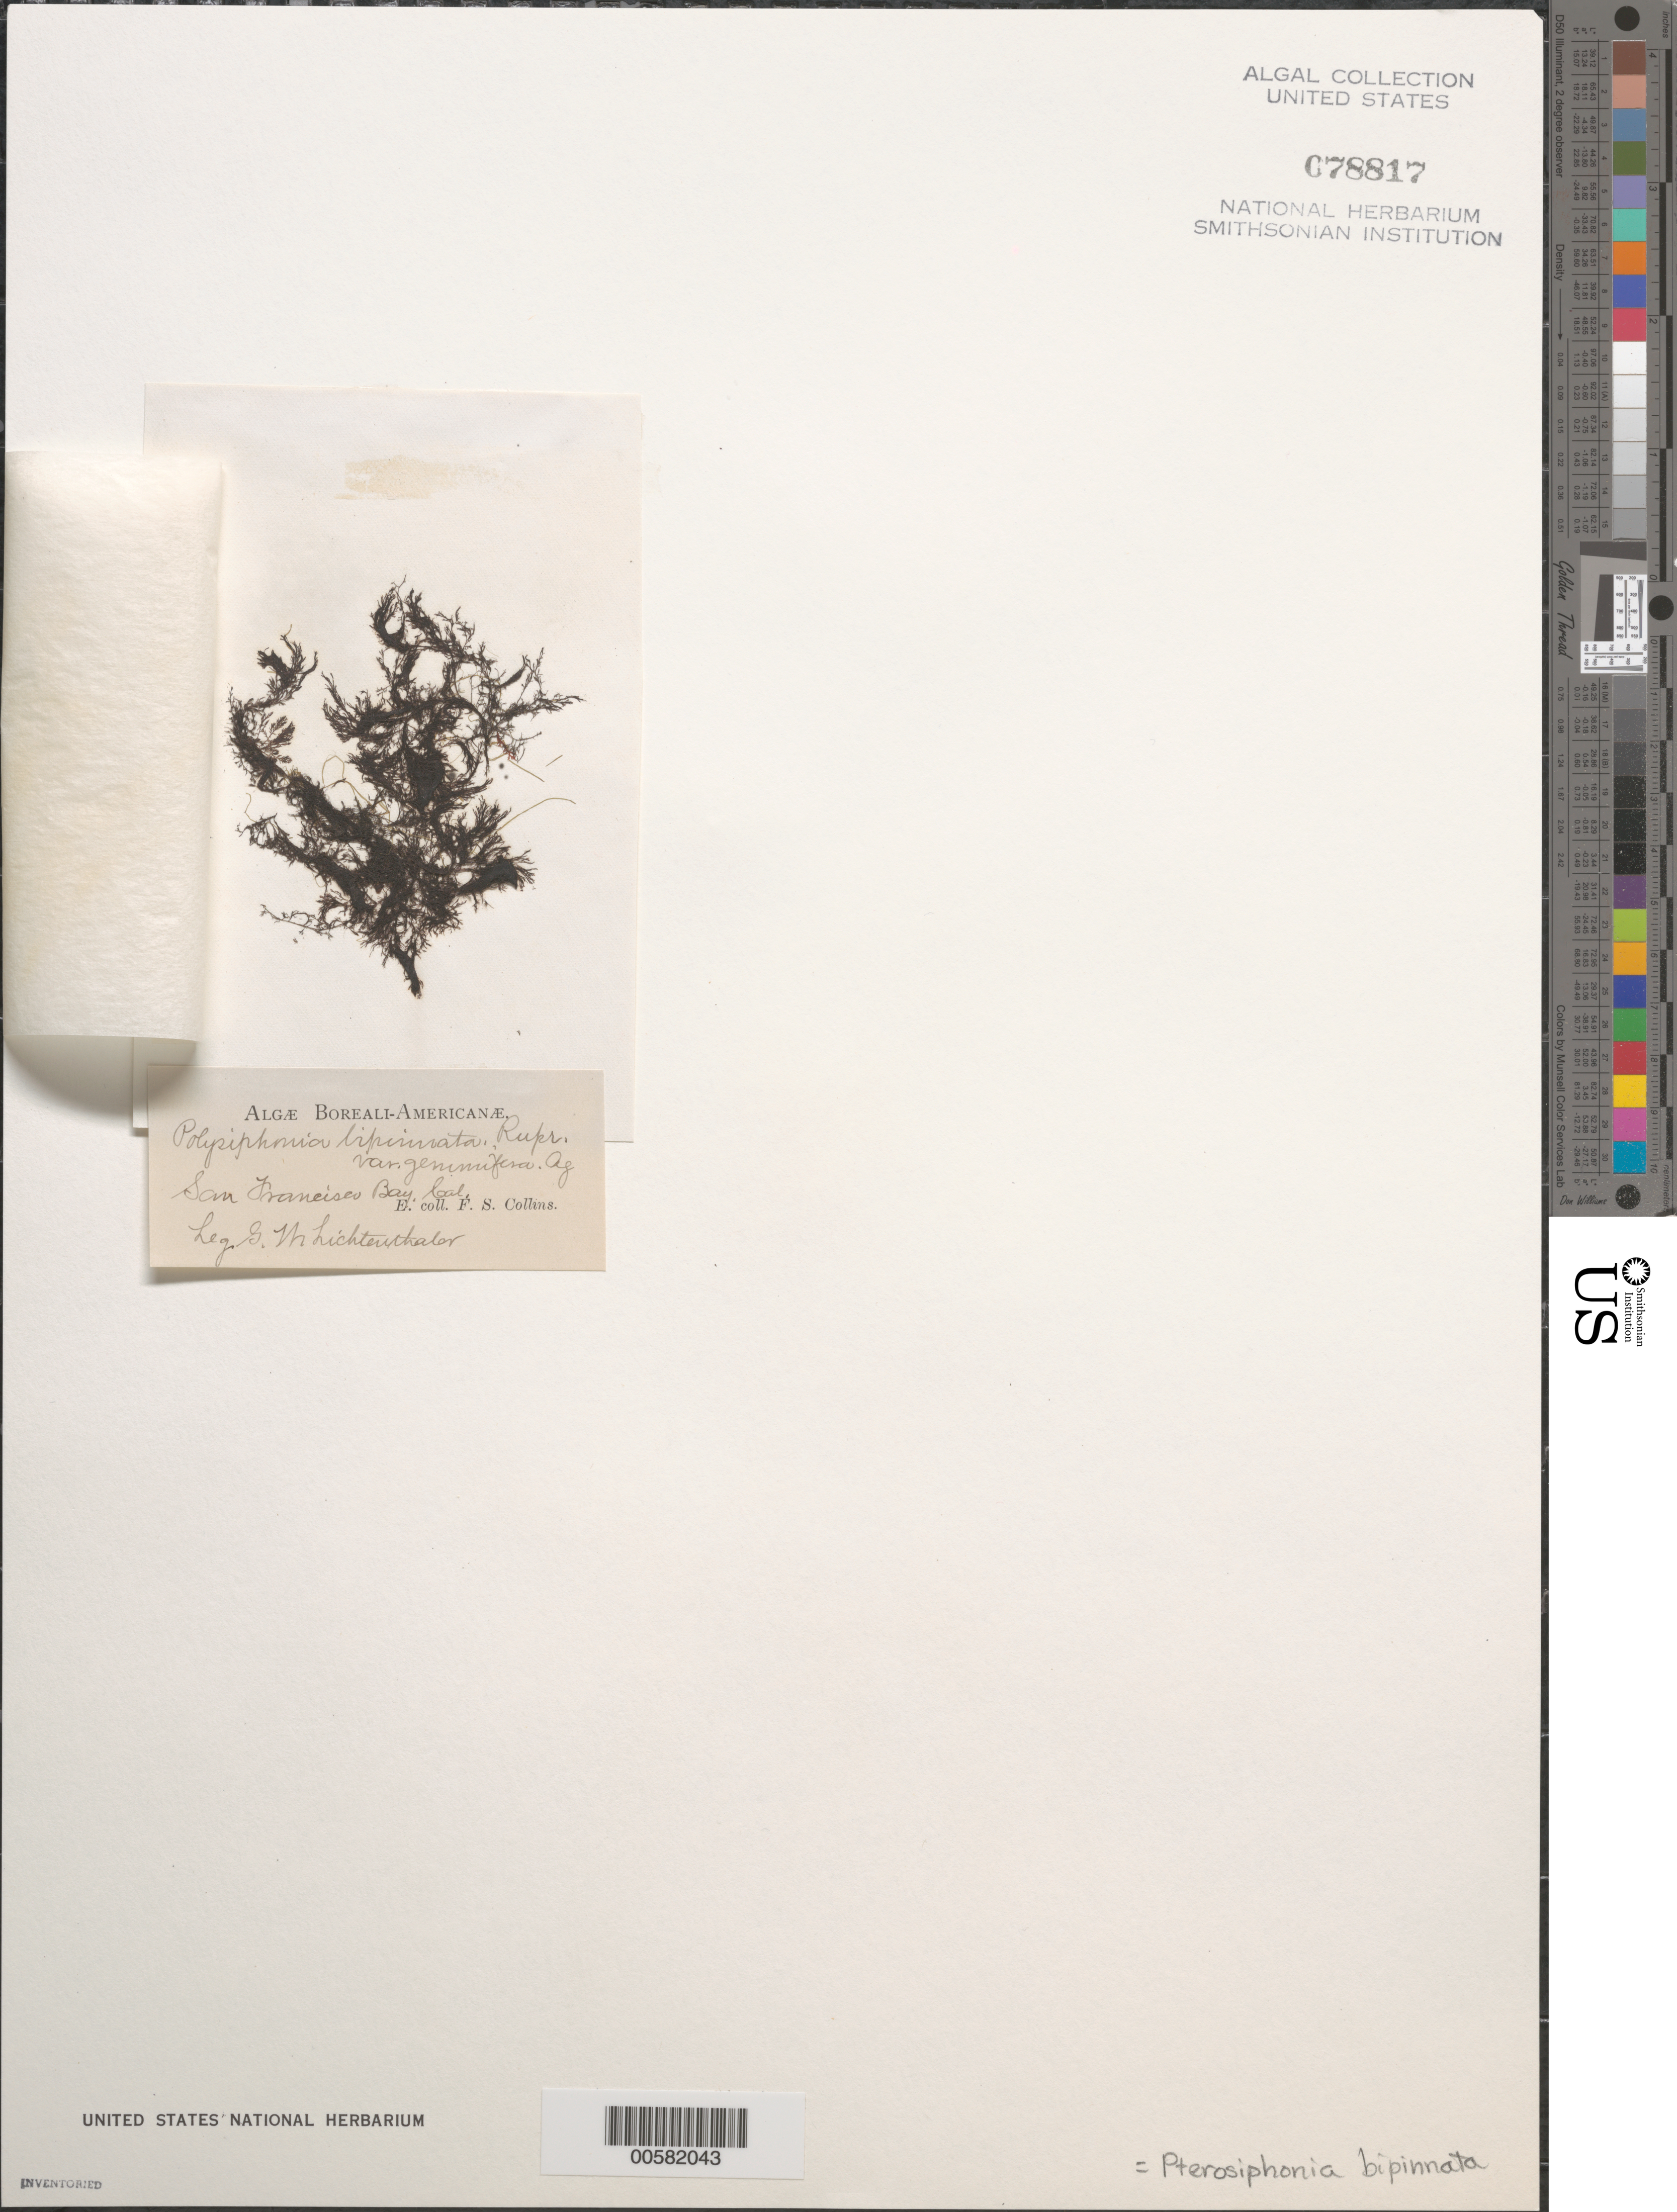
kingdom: Plantae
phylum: Rhodophyta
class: Florideophyceae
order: Ceramiales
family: Rhodomelaceae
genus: Savoiea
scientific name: Savoiea bipinnata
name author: (Postels & Rupr.) M.J. Wynne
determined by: Algae name updating Project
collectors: G. Lichtenthaler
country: United States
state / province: California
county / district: San Francisco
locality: San Francisco Bay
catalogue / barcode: US 78817